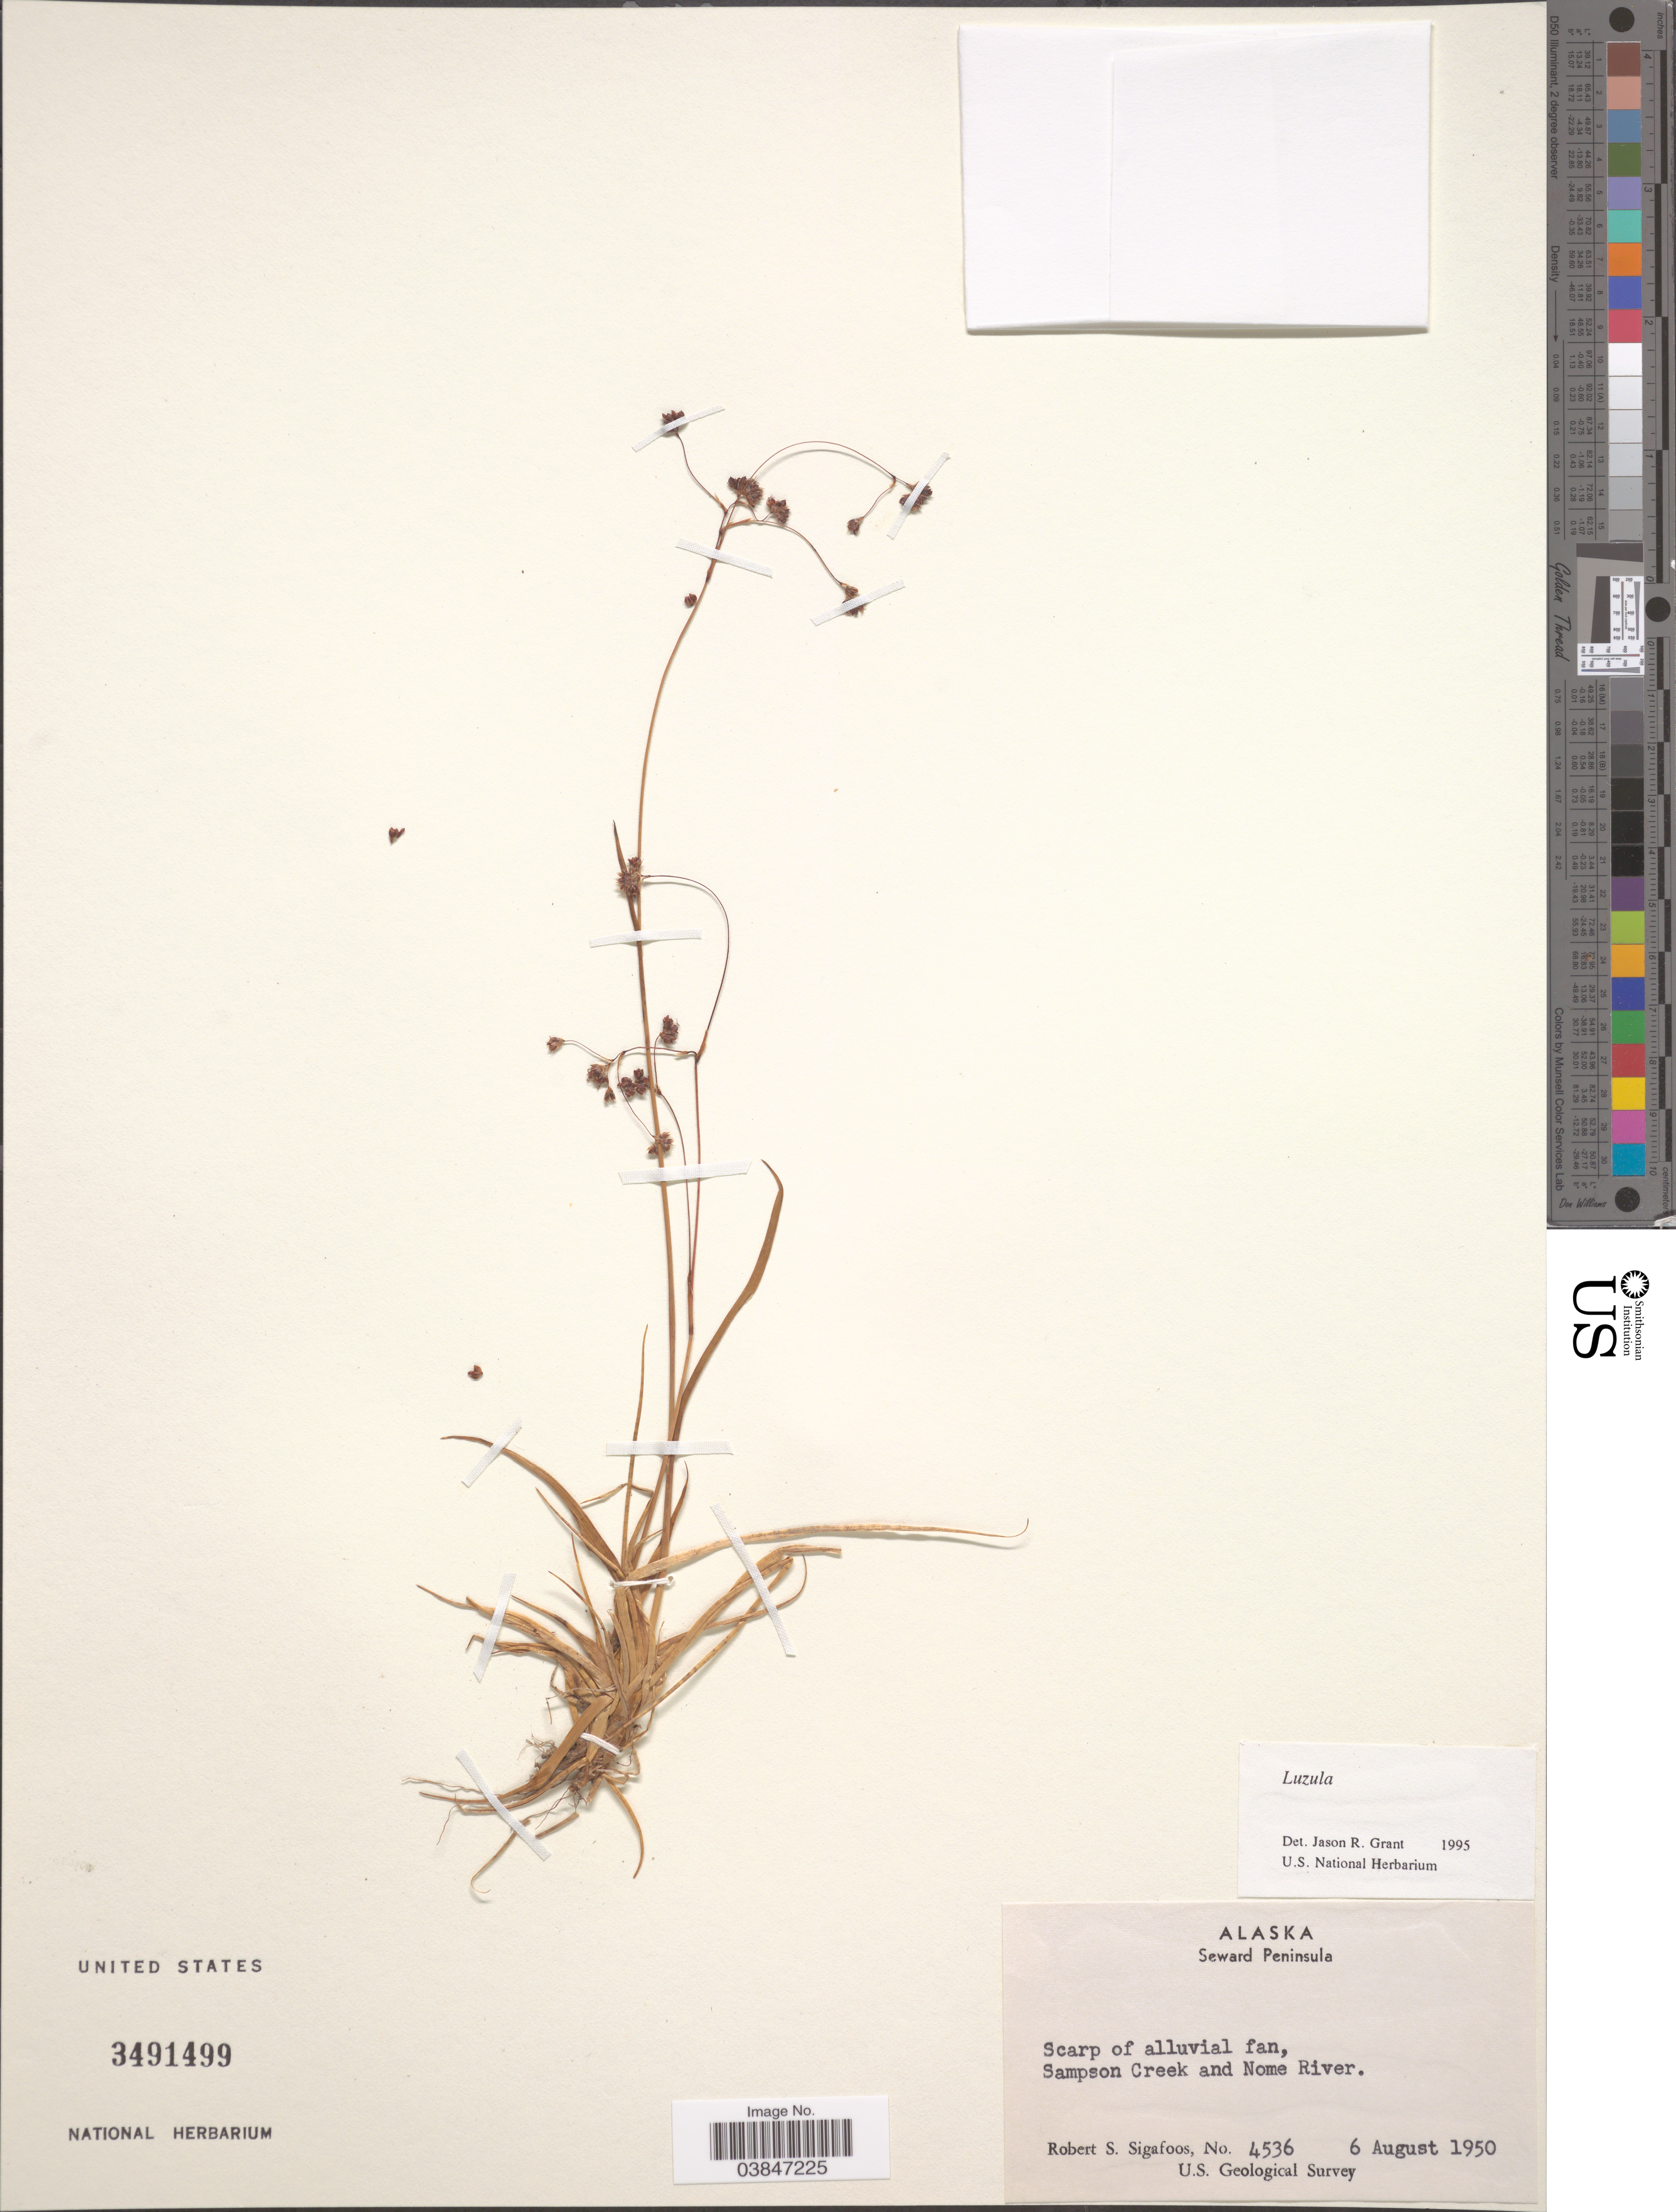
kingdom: Plantae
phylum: Tracheophyta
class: Liliopsida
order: Poales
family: Juncaceae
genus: Luzula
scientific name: Luzula sp.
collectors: R. Sigafoos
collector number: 4536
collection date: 1950-08-06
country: United States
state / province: Alaska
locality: Seward Peninsula. Sampson Creek and Nome River.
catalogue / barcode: US 3491499